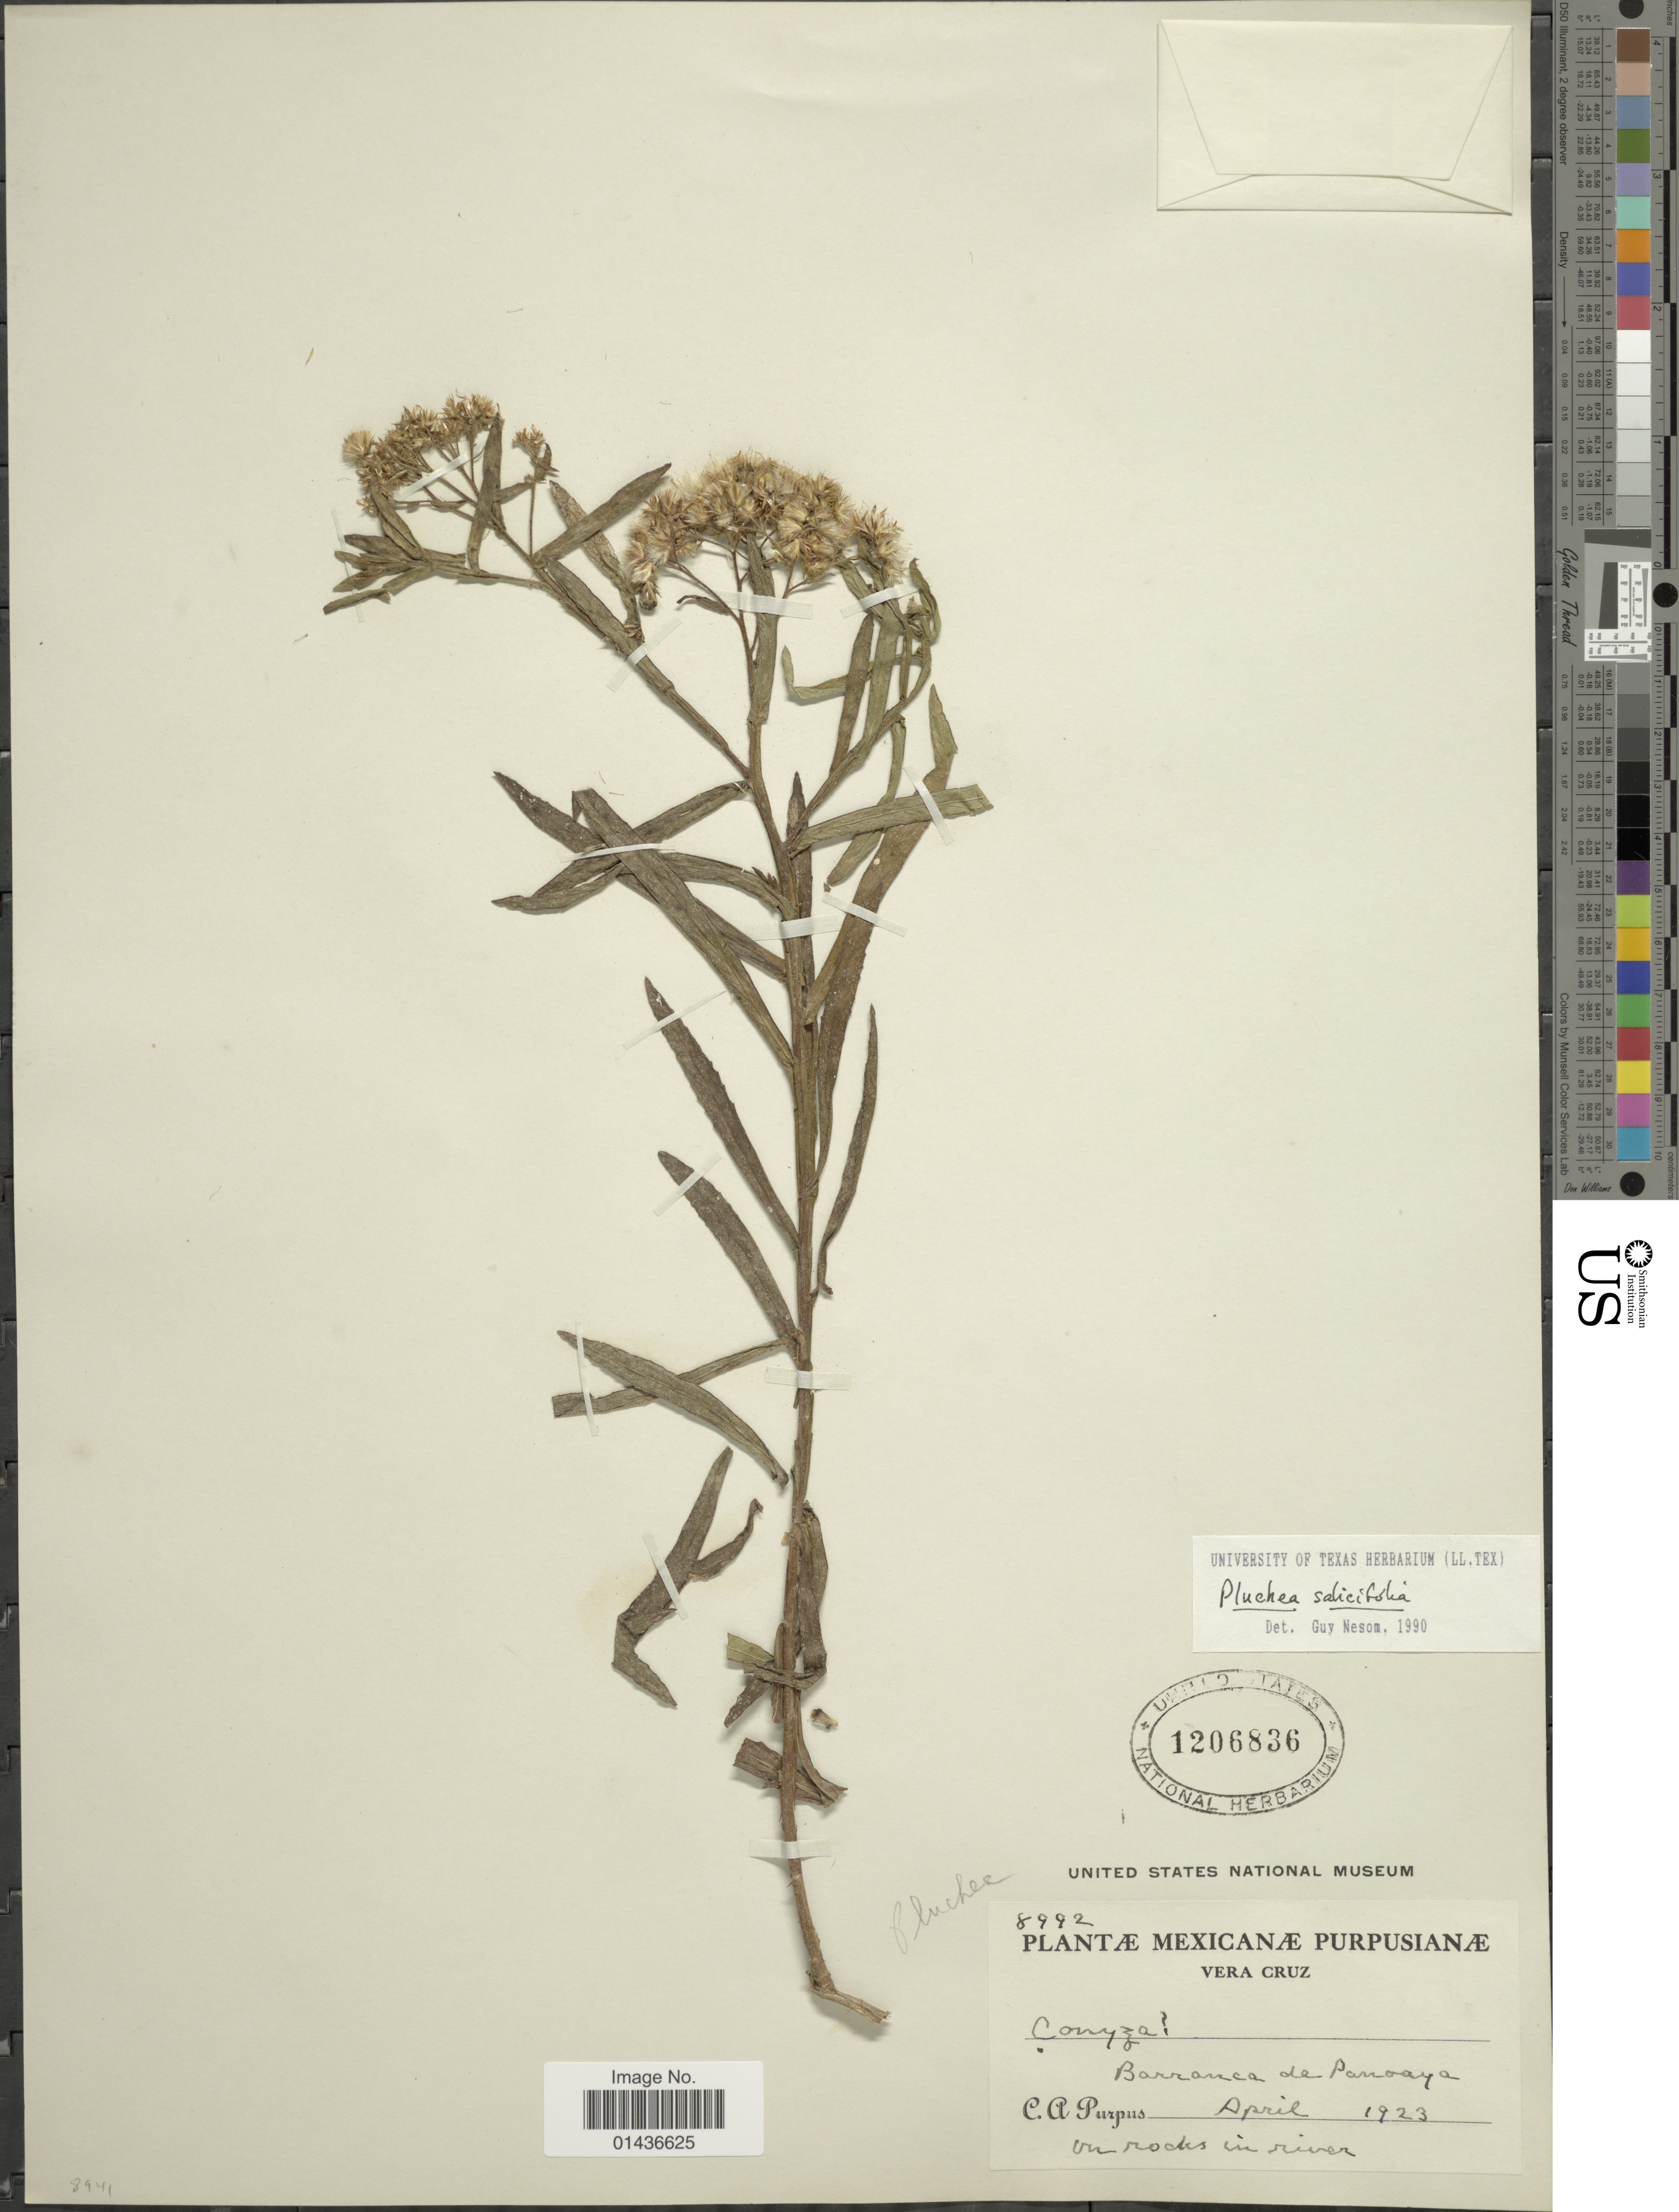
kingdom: Plantae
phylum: Tracheophyta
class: Magnoliopsida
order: Asterales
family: Asteraceae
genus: Pluchea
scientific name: Pluchea salicifolia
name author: (Mill.) S.F. Blake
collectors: C. A. Purpus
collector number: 8992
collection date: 1923-04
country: Mexico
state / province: Veracruz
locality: Vera Cruz, Barranca de Panoaya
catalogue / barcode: US 1206836